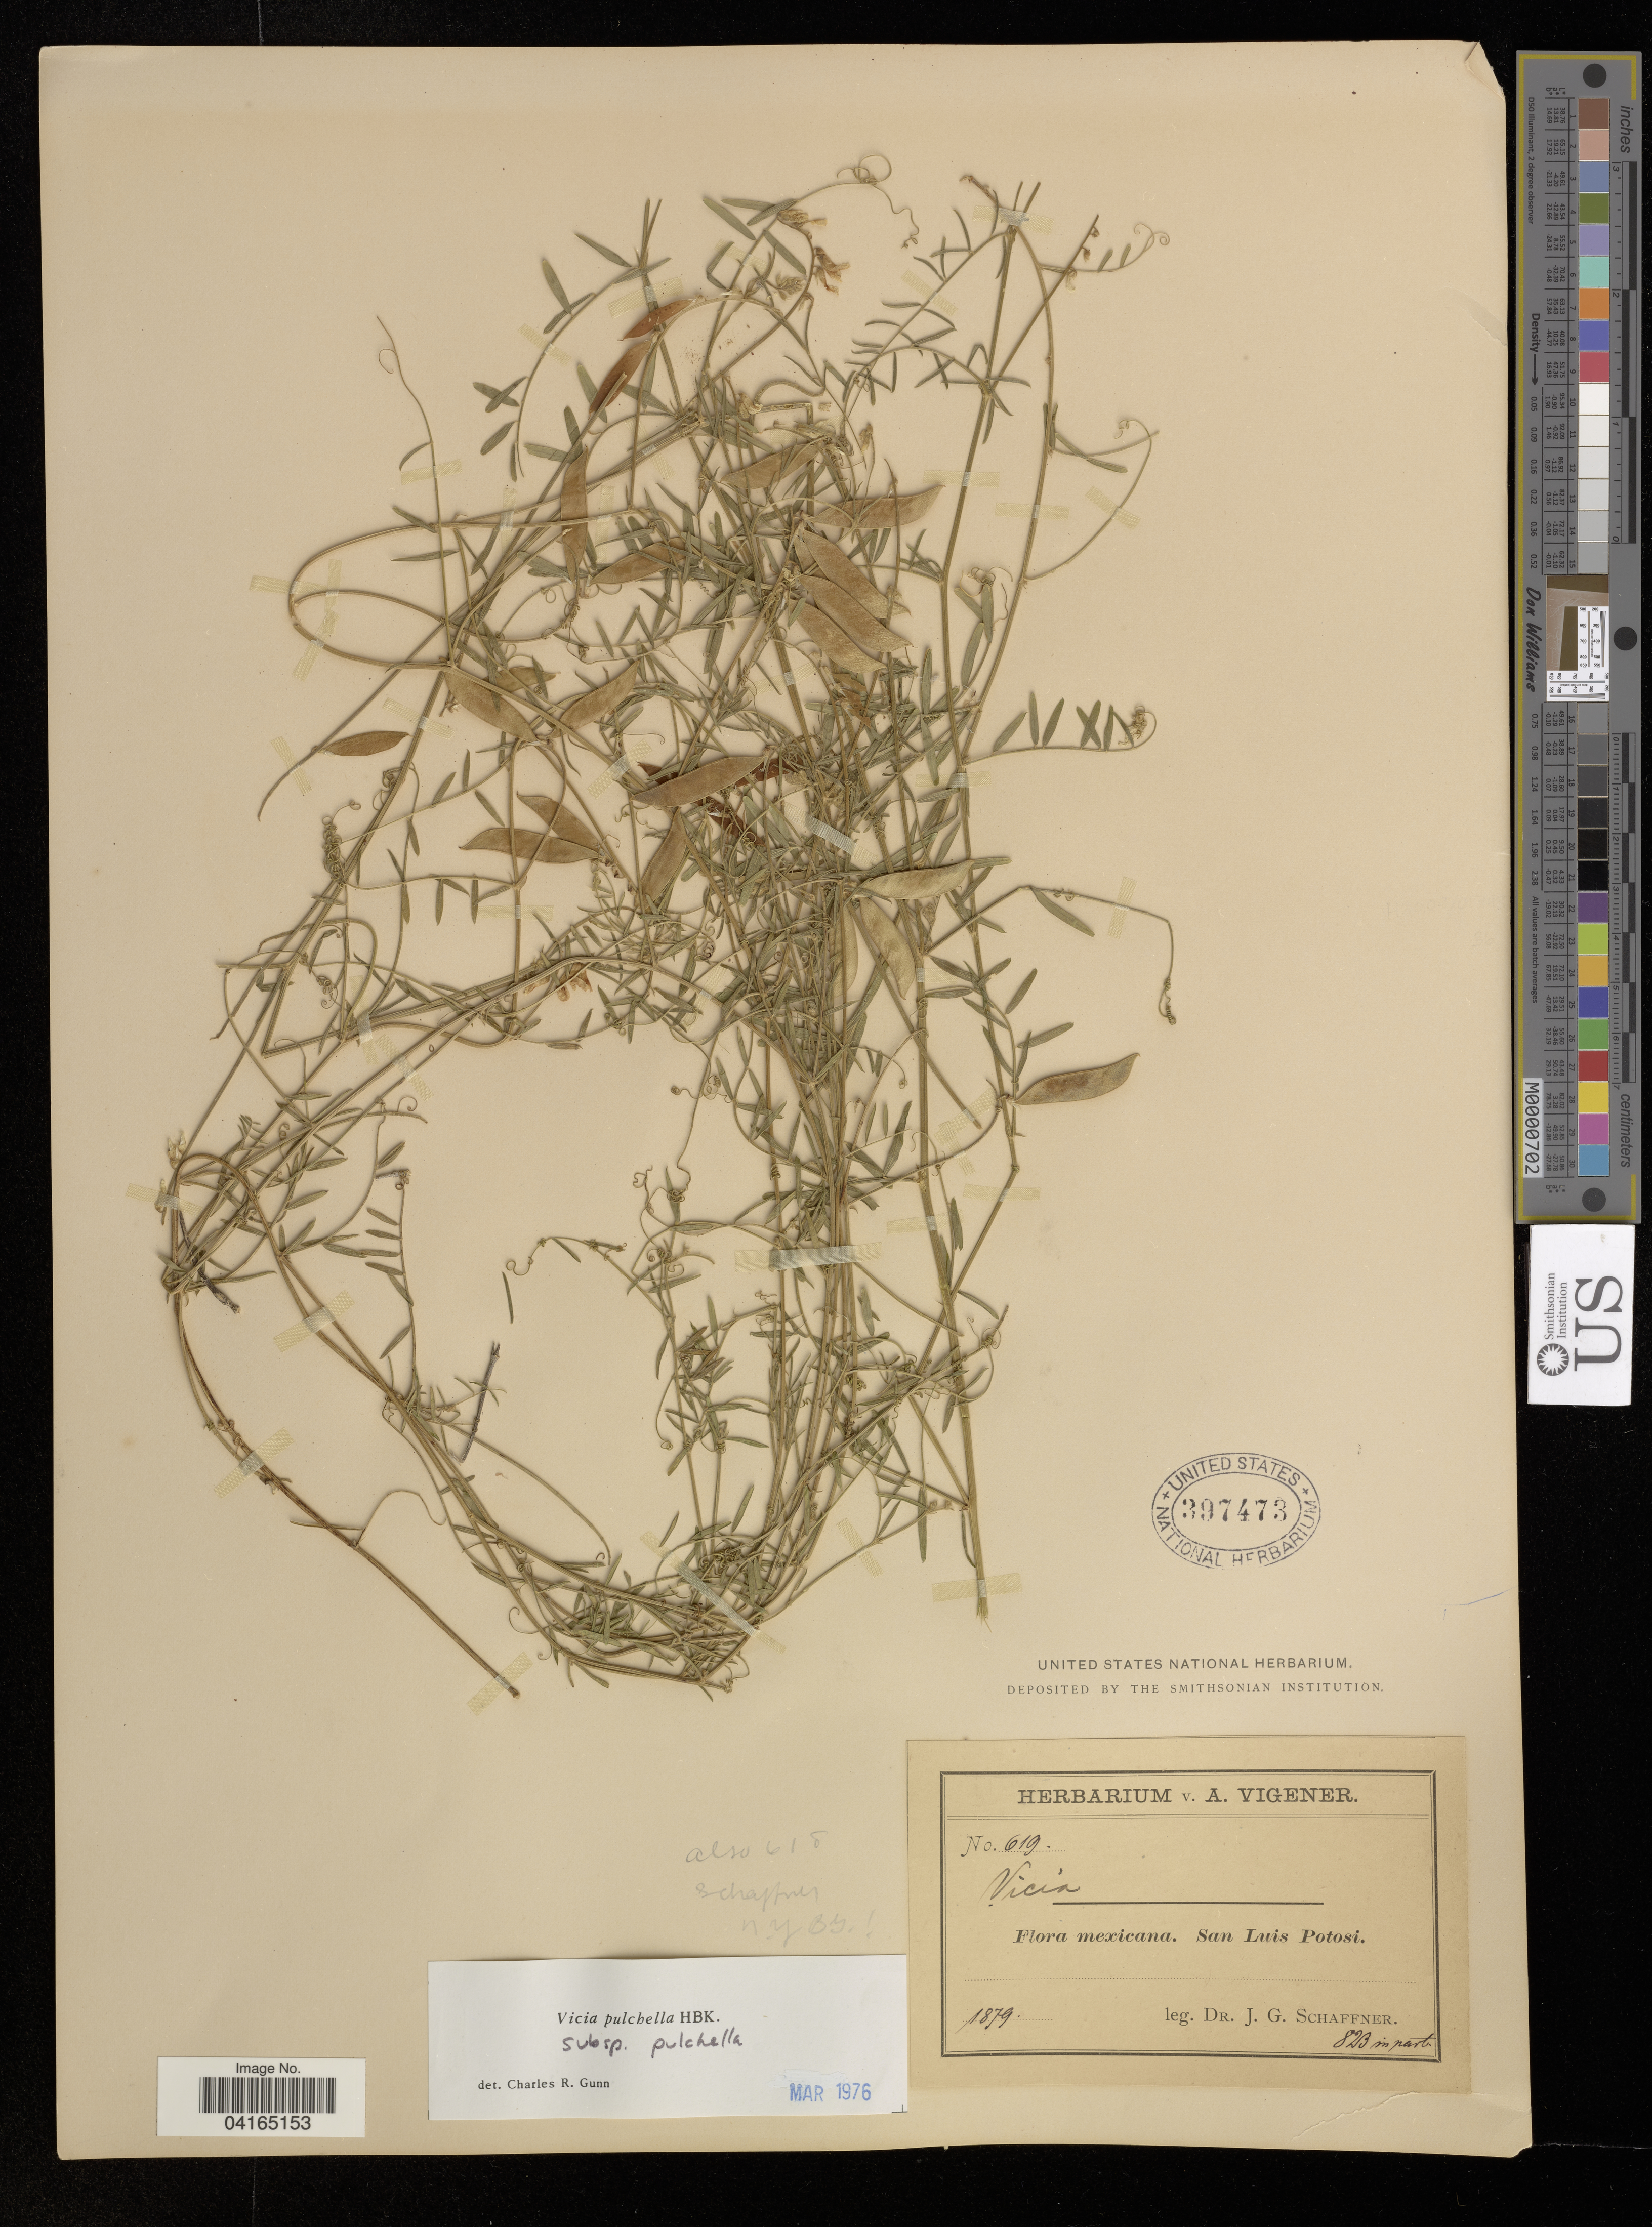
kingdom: Plantae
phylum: Tracheophyta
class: Magnoliopsida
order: Fabales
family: Fabaceae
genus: Vicia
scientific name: Vicia pulchella subsp. pulchella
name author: Kunth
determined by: Hechenleitner, Paulina, RBG Edinburgh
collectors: J. Schaffner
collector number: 619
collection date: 1879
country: Mexico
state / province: San Luis Potosí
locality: San Luis Potosi.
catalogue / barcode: US 397473